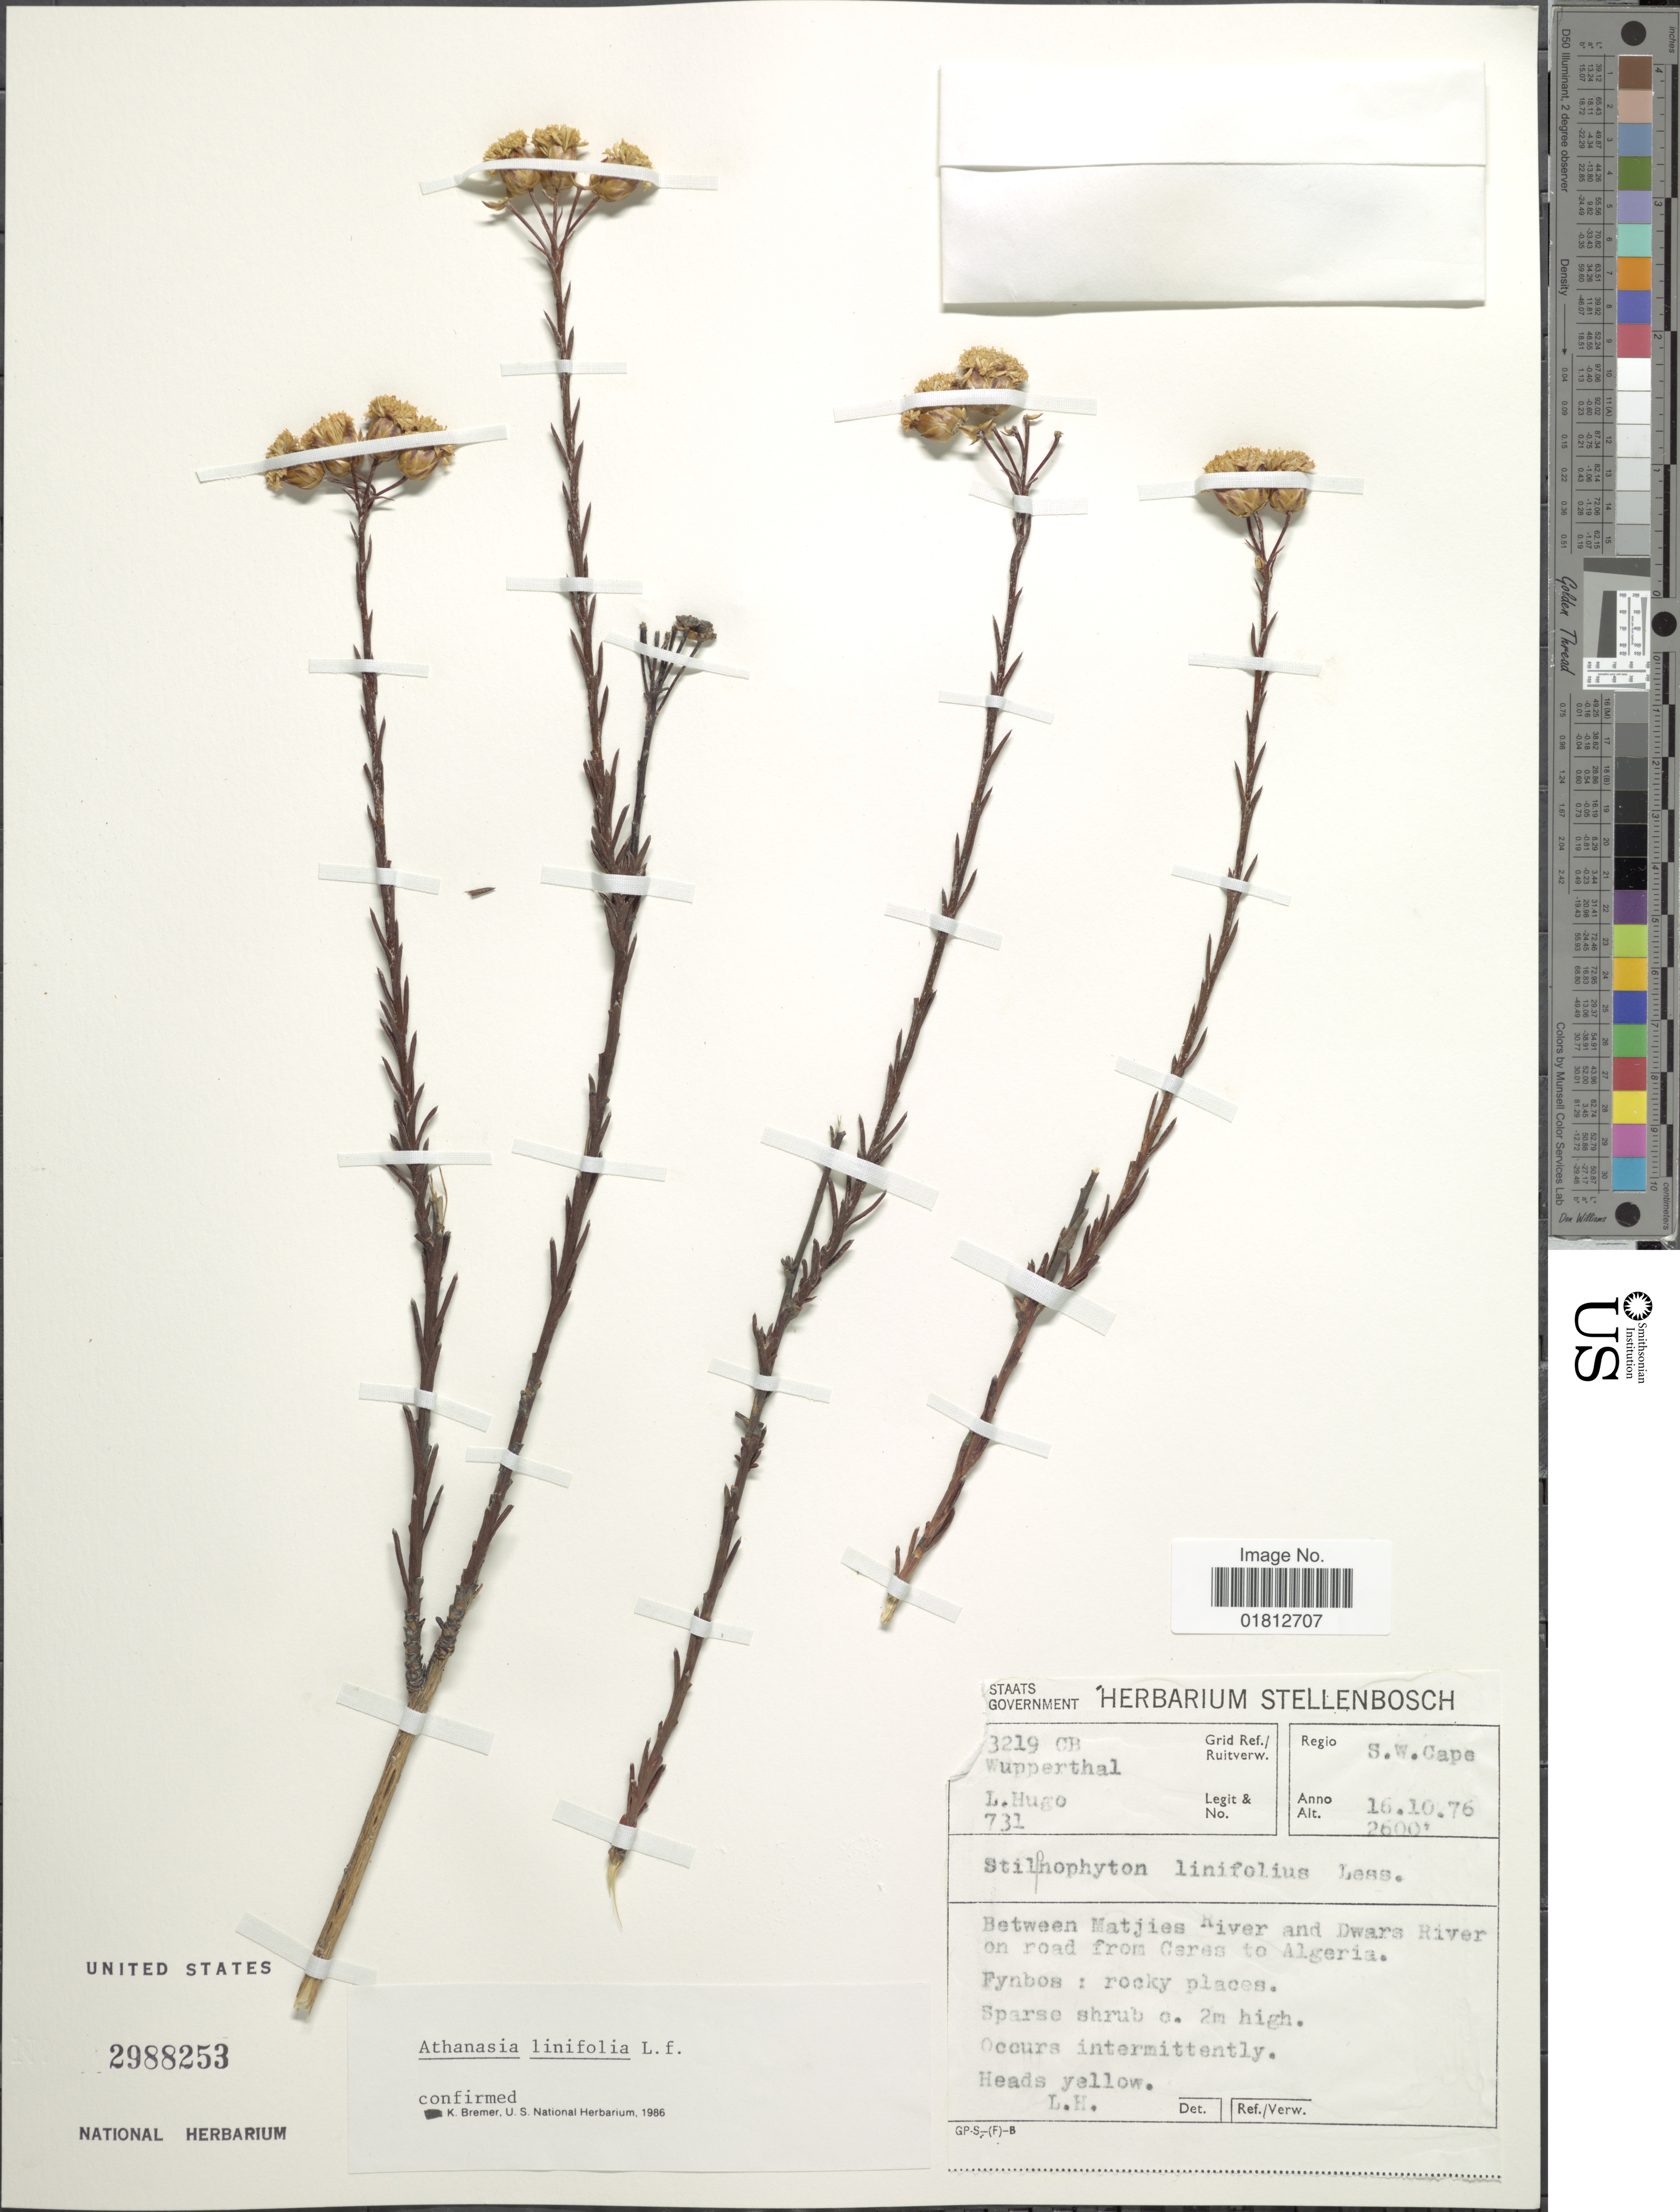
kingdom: Plantae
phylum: Tracheophyta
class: Magnoliopsida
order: Asterales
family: Asteraceae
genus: Athanasia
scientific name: Athanasia linifolia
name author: Burm. f.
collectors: L. Hugo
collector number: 731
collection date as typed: Transcribed d/m/y: 16/10/76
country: South Africa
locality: S. W. Cape, between Matjies River and Dwars River on road from Cares to Alegria.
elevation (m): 792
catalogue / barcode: US 2988253